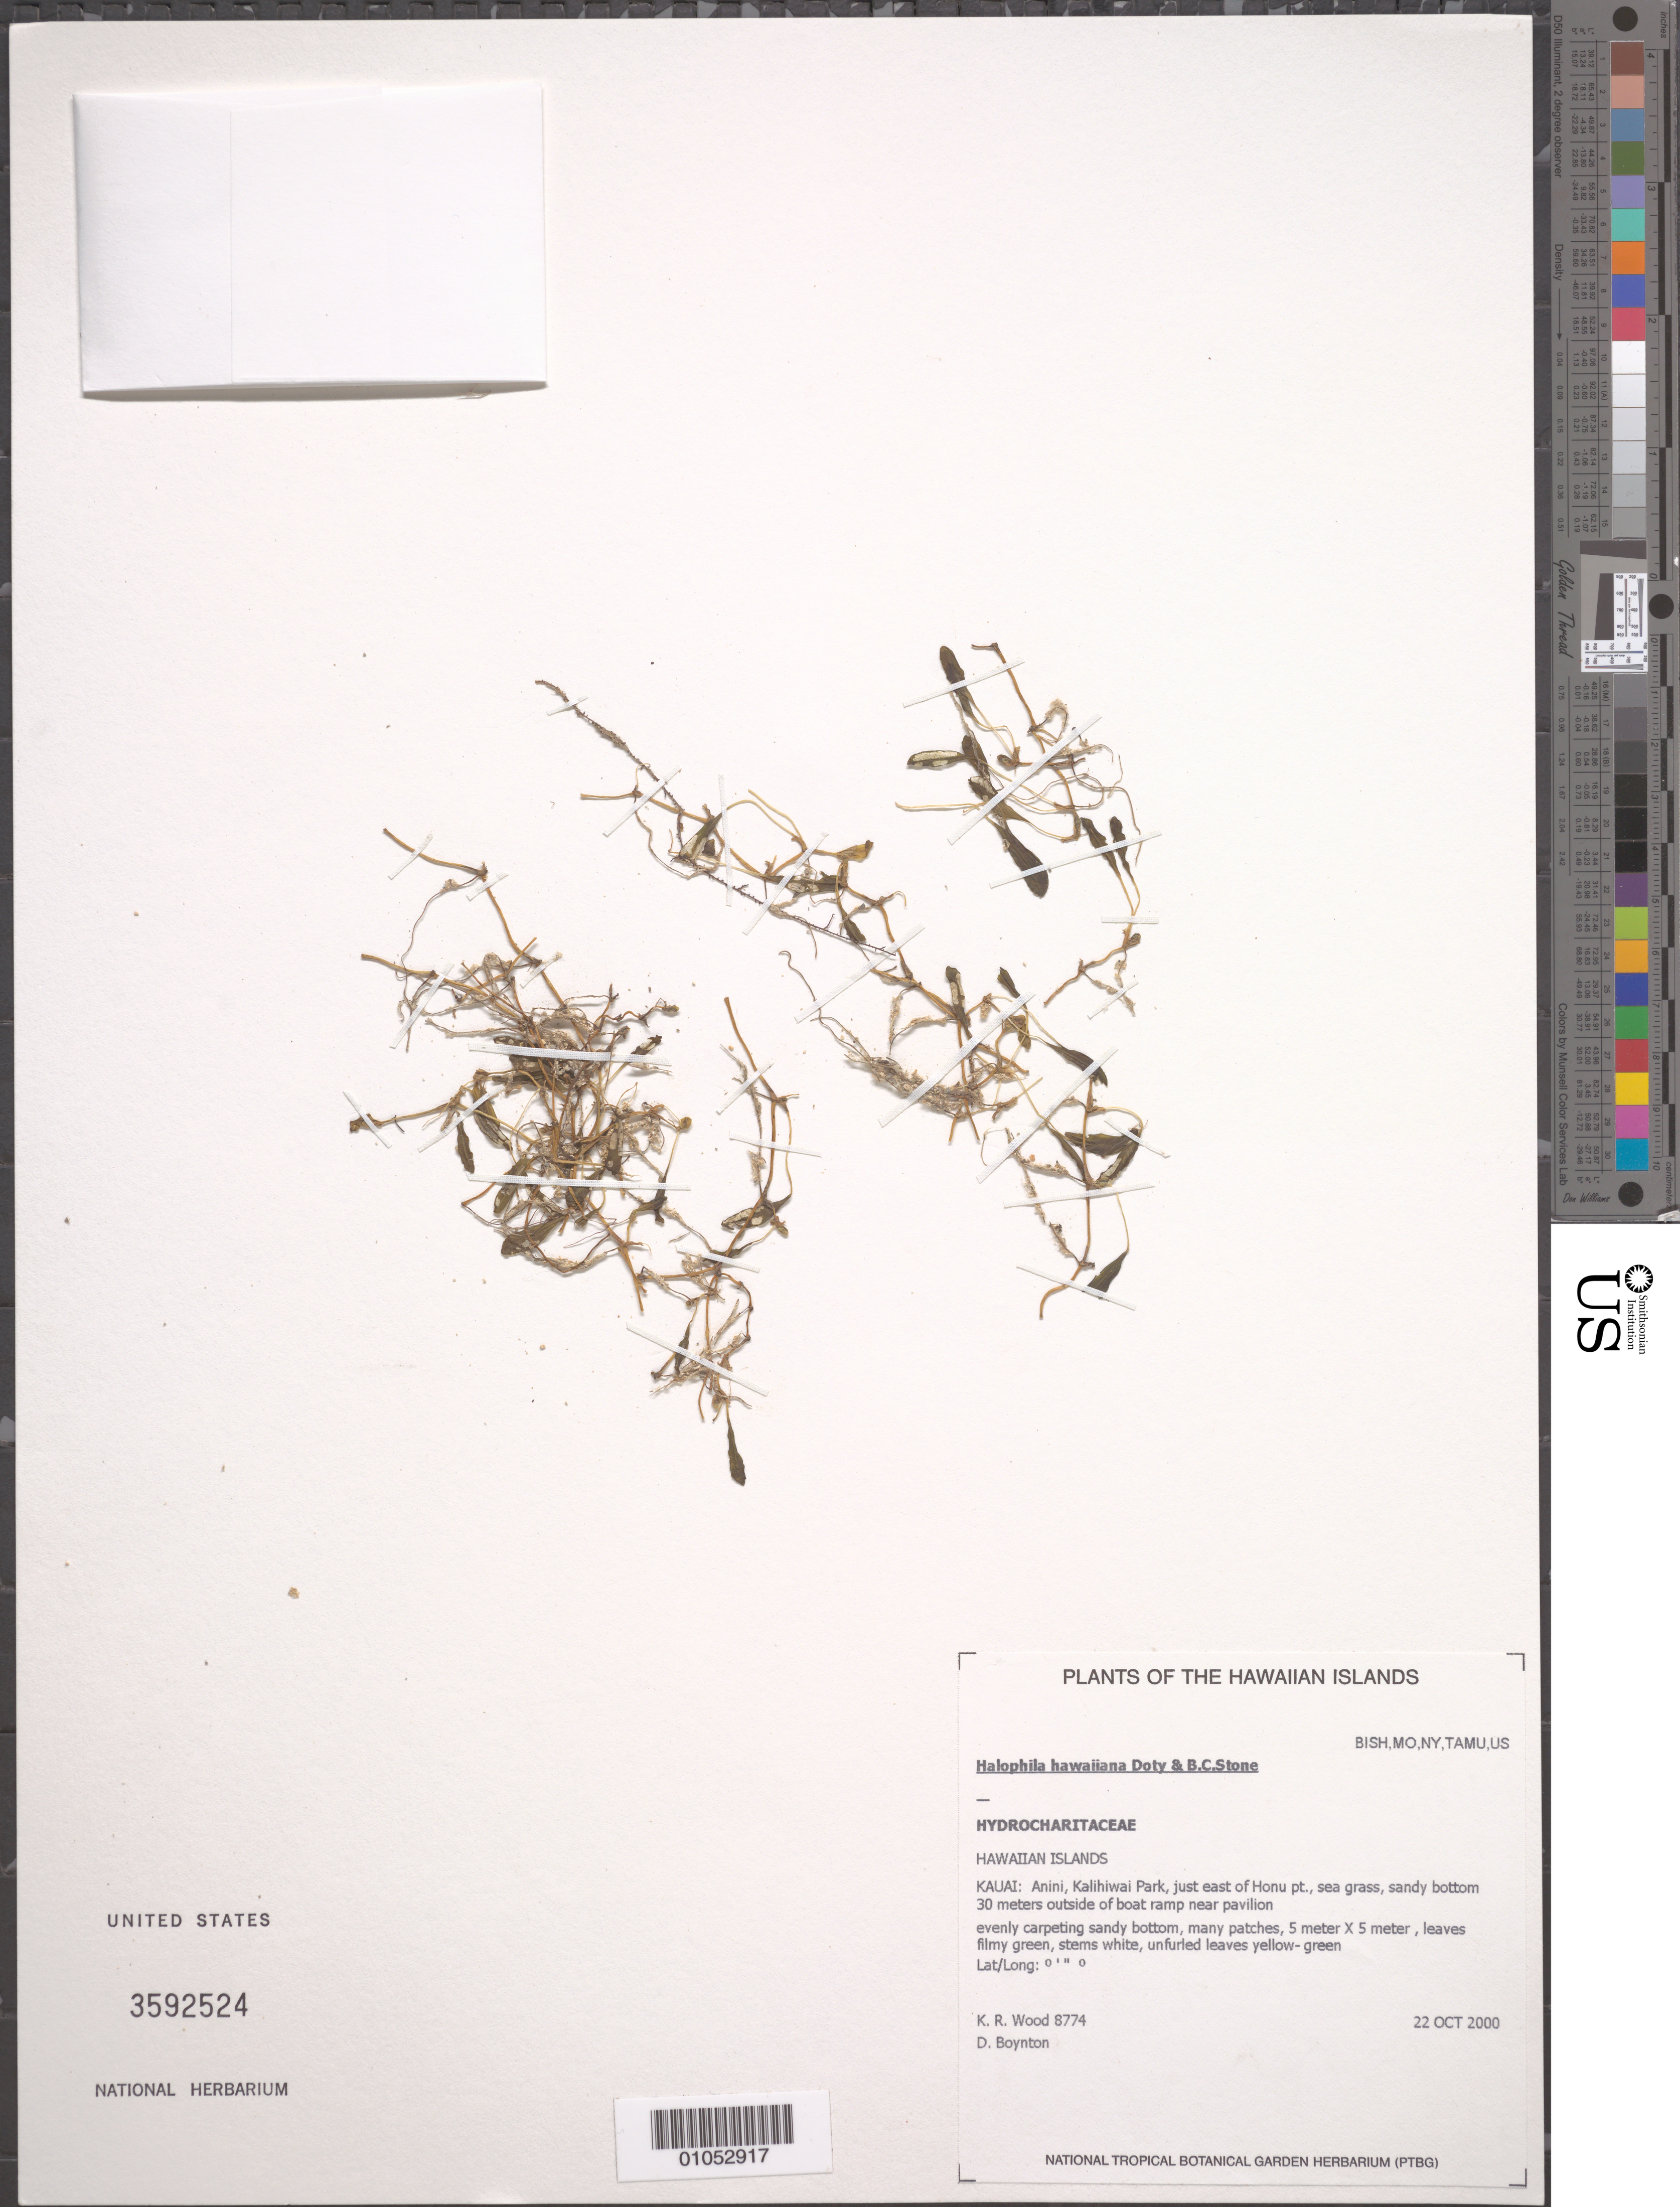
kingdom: Plantae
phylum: Tracheophyta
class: Liliopsida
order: Alismatales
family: Hydrocharitaceae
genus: Halophila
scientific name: Halophila hawaiiana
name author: Doty & B.C. Stone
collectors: K. R. Wood & D. Boynton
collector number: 8774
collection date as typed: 22 Oct 2000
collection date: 2000-10-22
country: United States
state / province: Hawaii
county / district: Kaui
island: Kaua'i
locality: Anini Kalihiwai Park, just east of Honu pt. 30 meters outside of boat ramp near pavillion.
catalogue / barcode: US 3592524